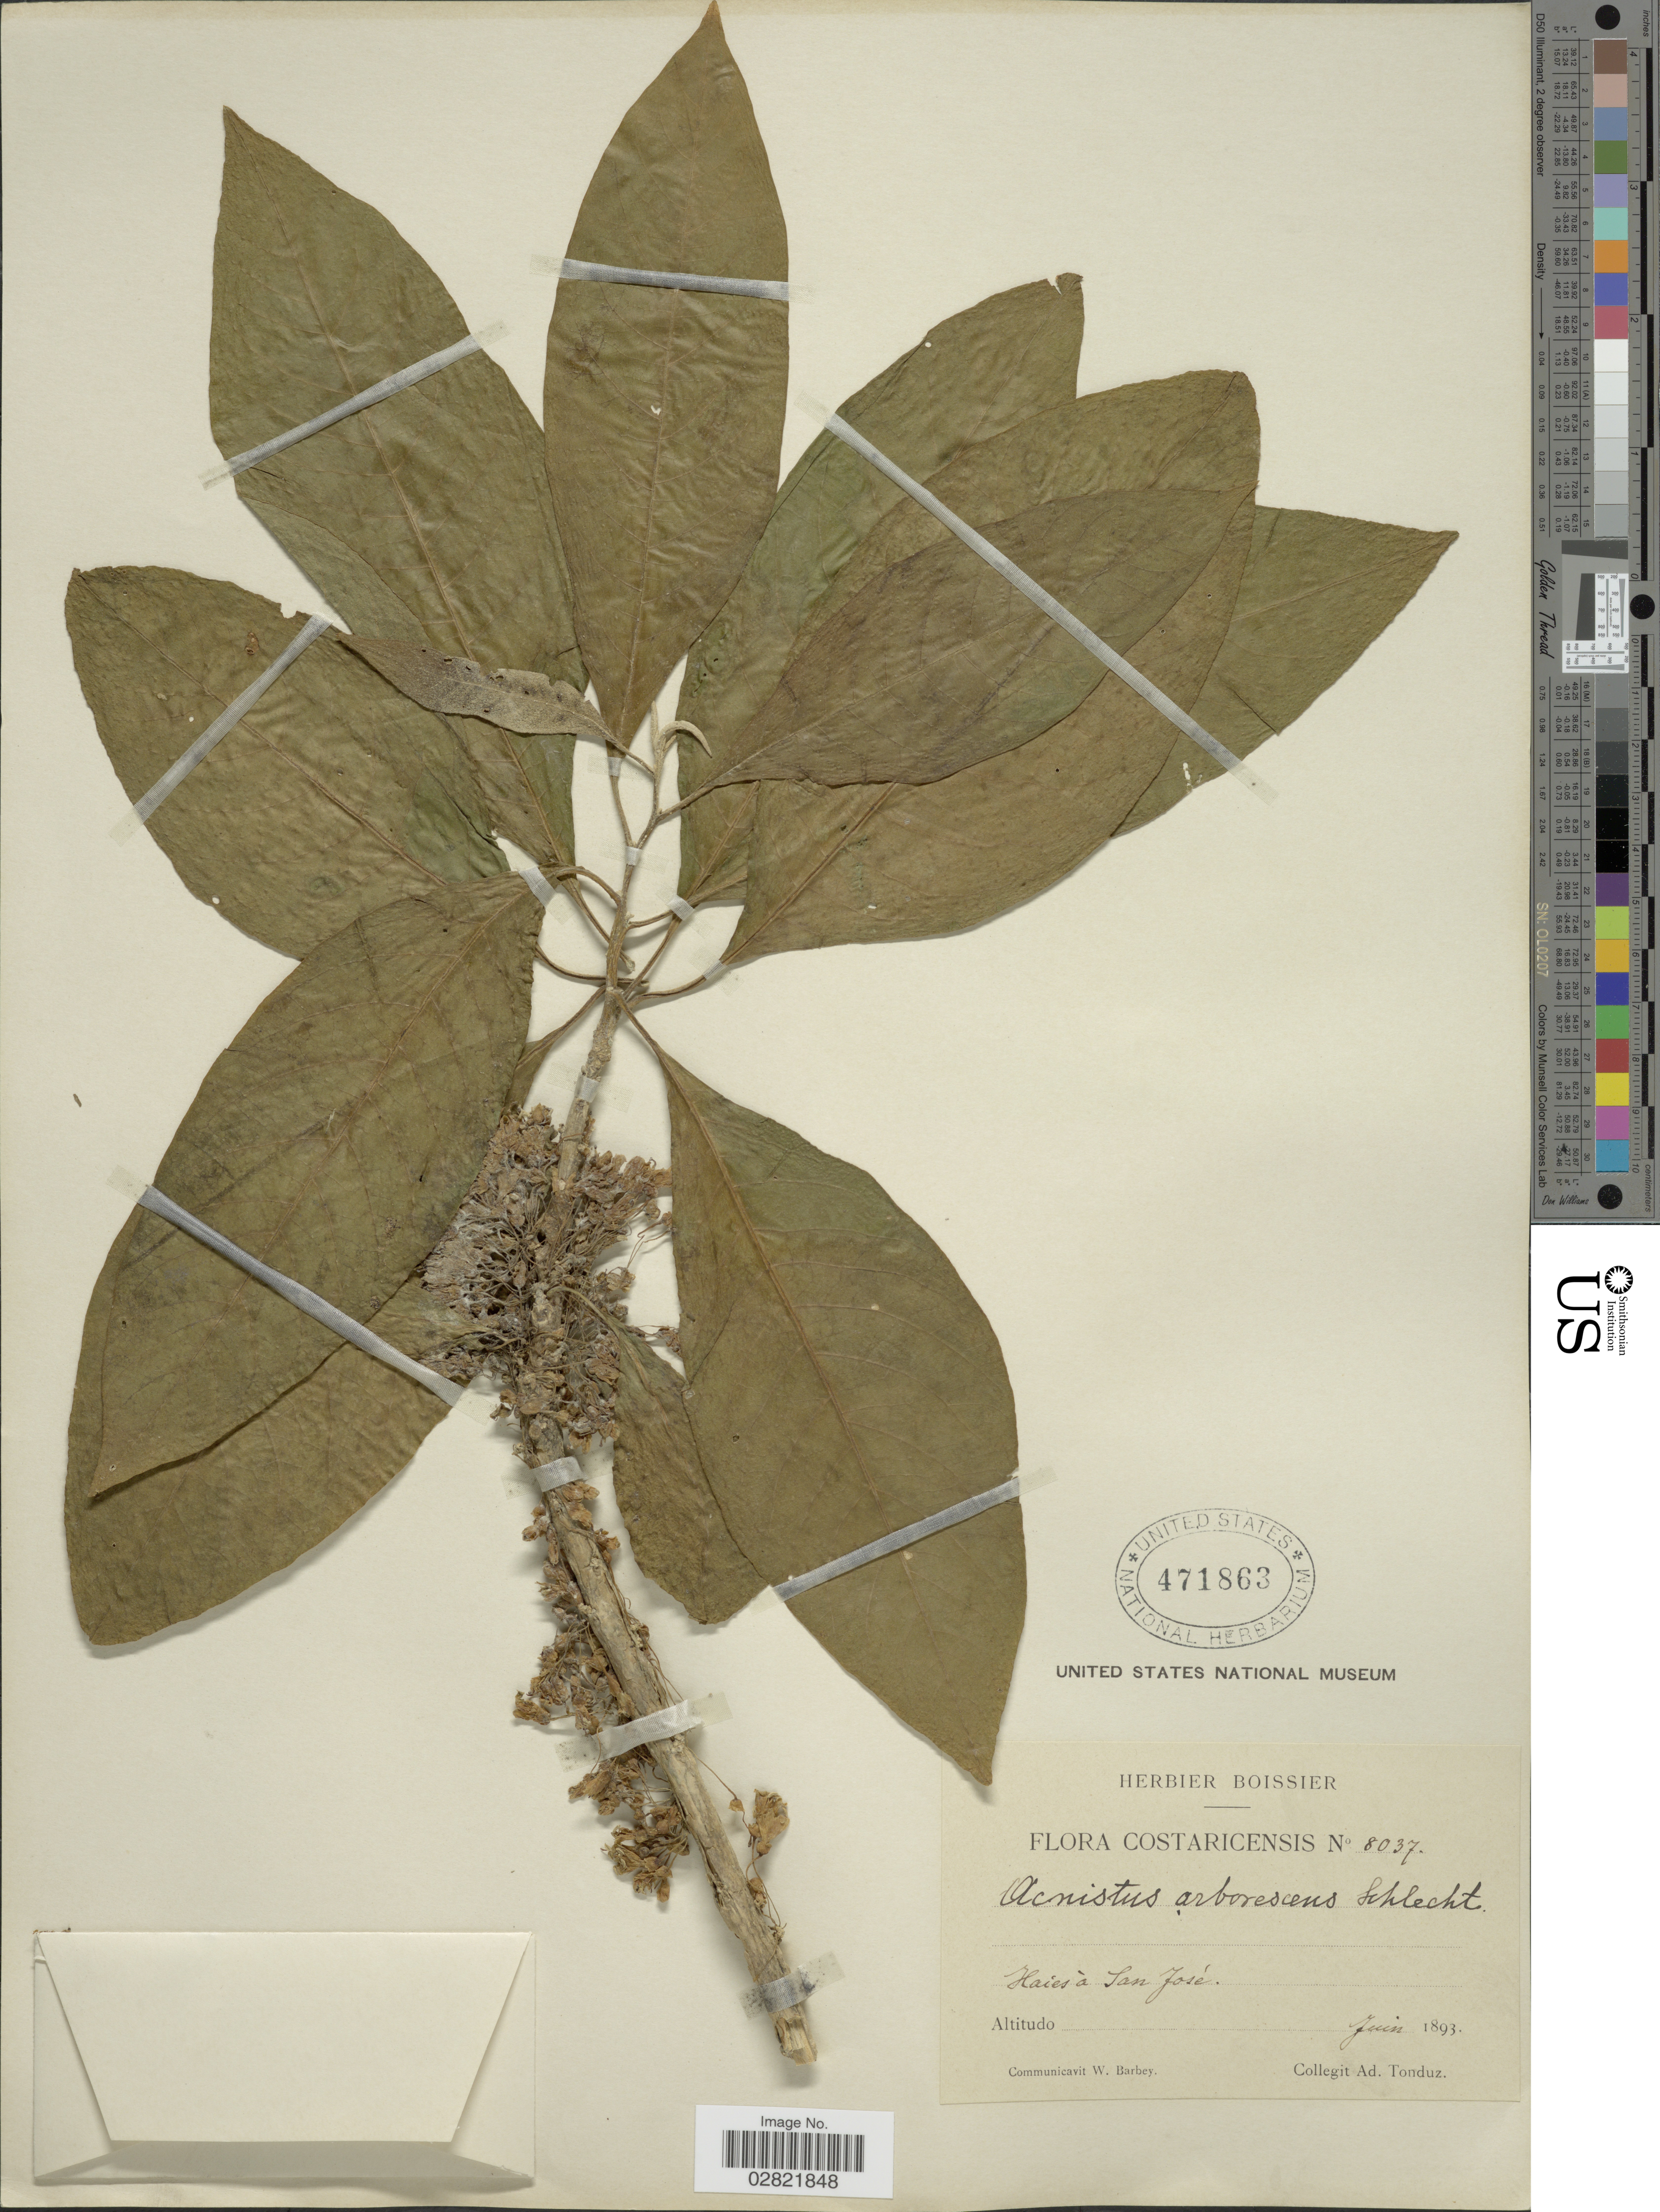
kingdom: Plantae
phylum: Tracheophyta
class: Magnoliopsida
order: Solanales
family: Solanaceae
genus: Acnistus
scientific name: Acnistus arborescens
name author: (L.) Schltdl.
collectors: A. Tonduz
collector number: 8037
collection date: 1893-06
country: Costa Rica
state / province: San José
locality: Costaricensis, Haies à San José.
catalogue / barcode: US 471863